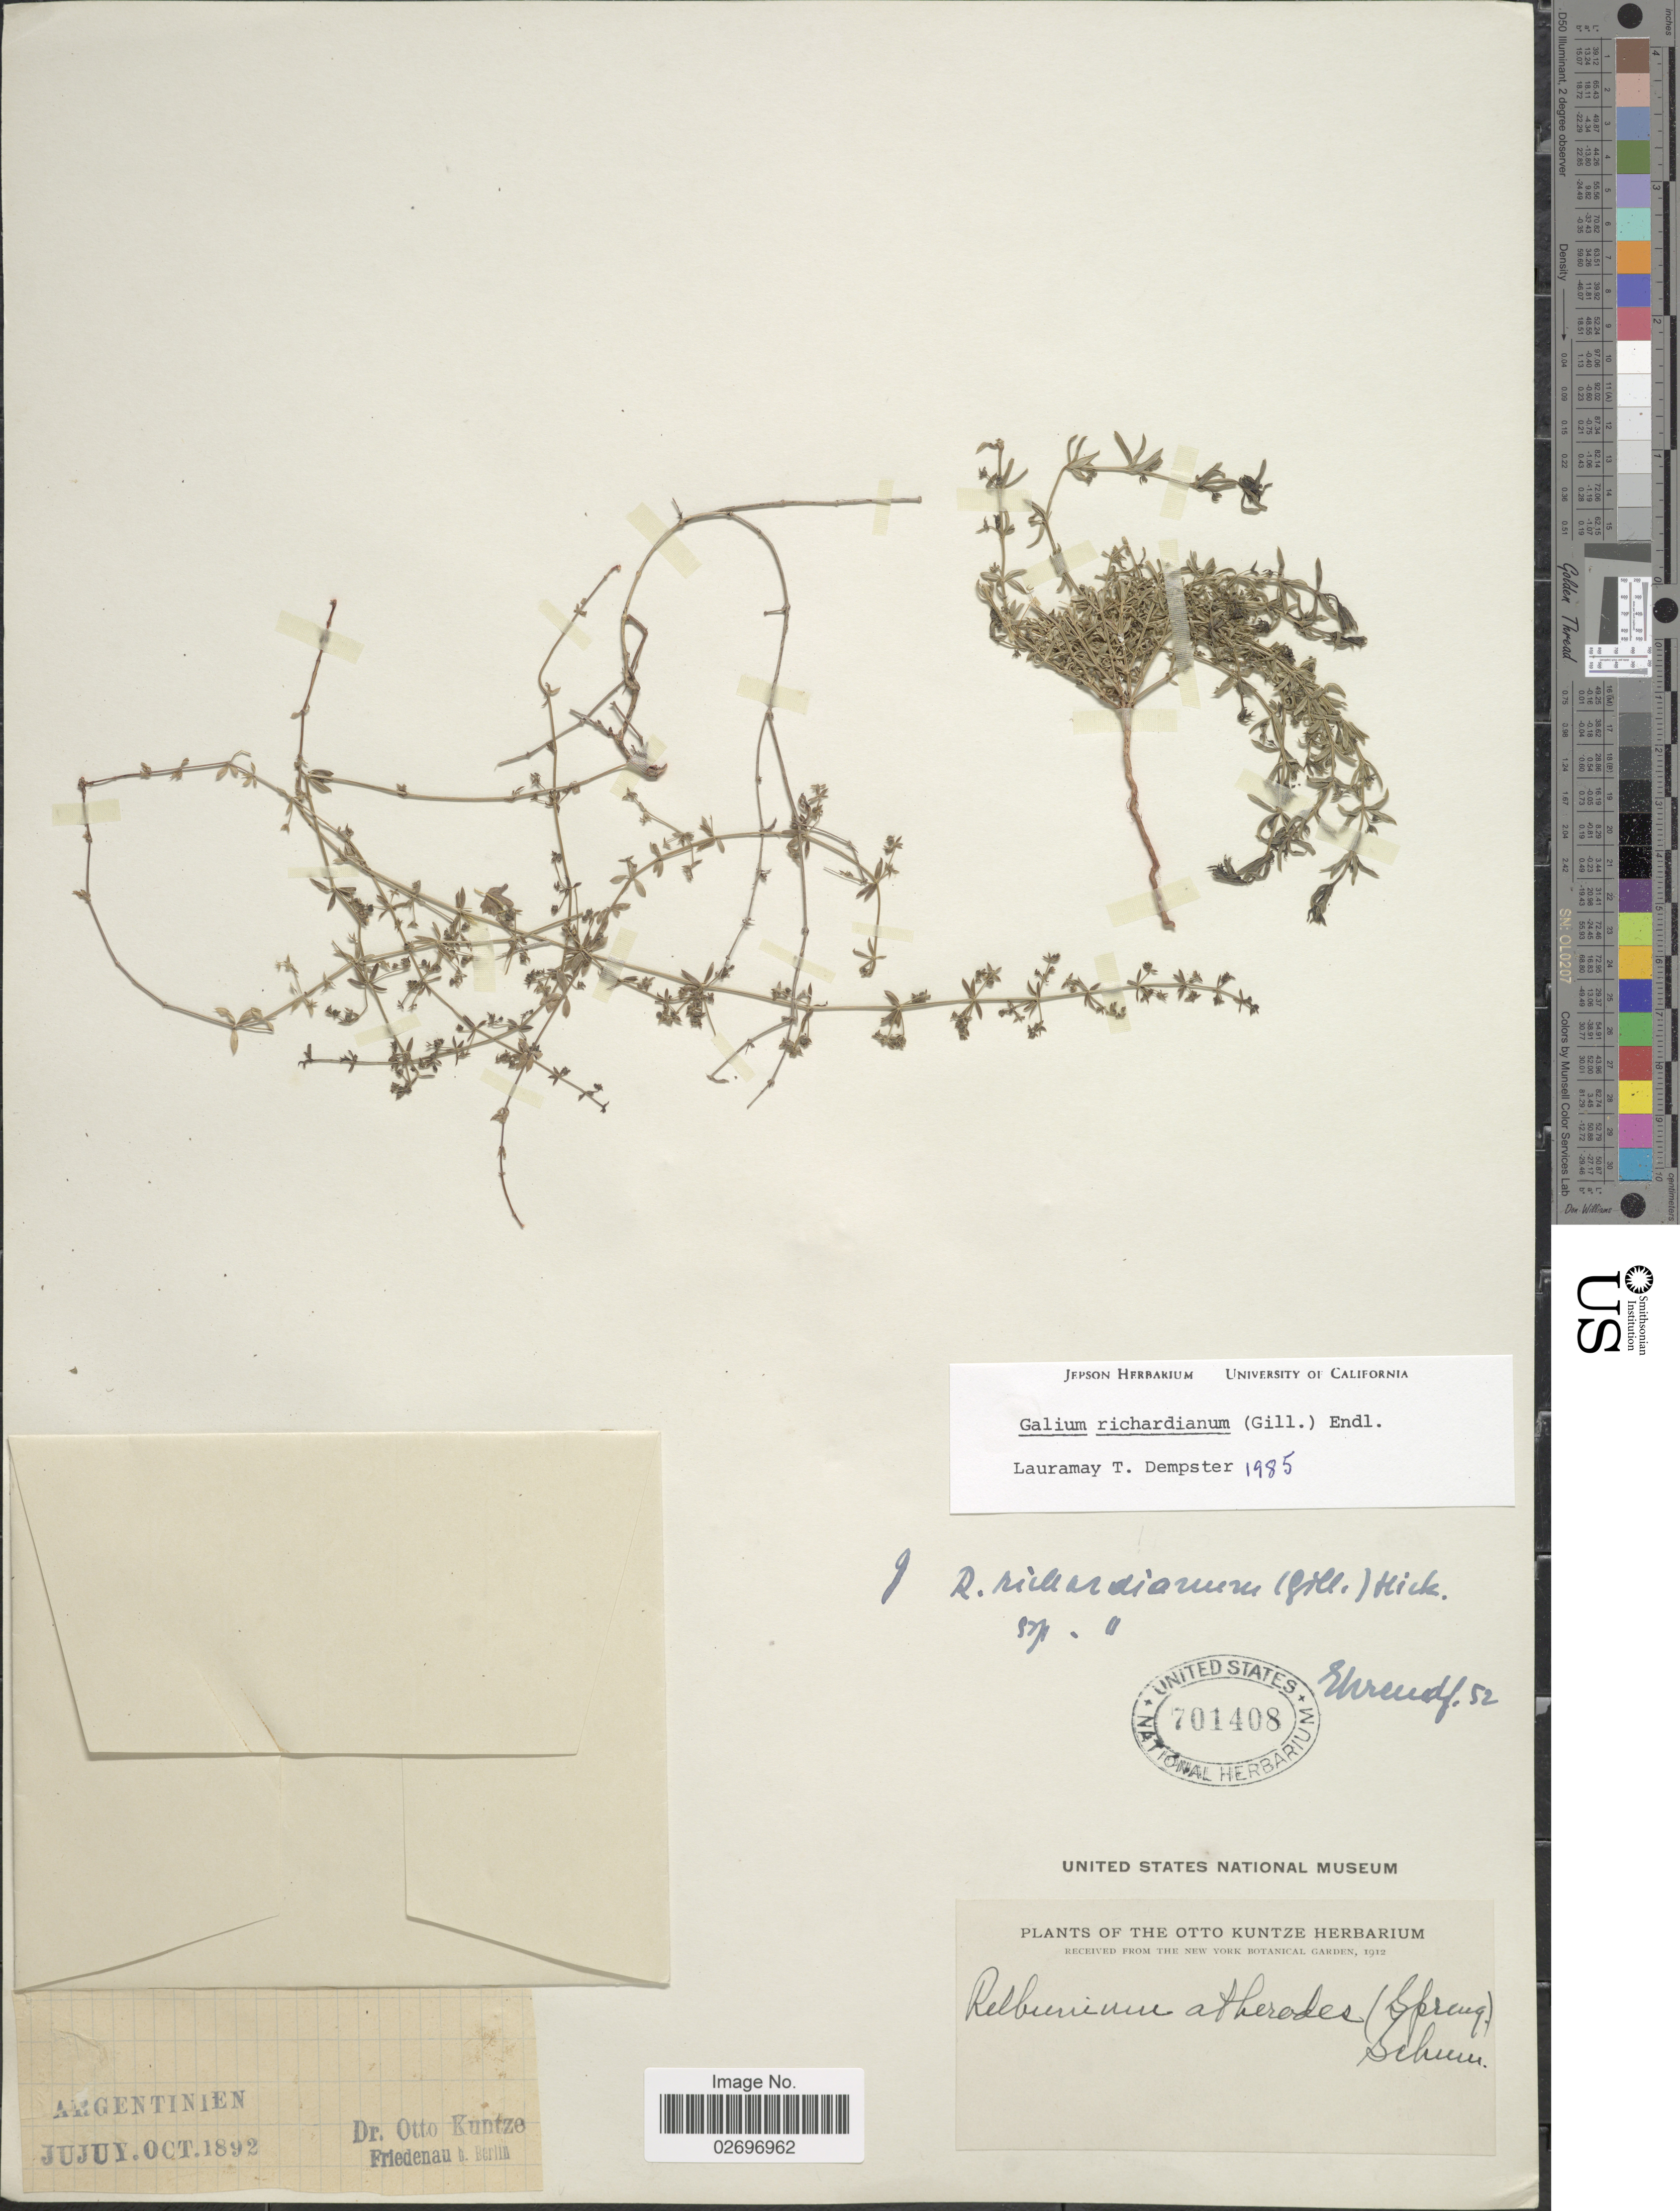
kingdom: Plantae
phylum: Tracheophyta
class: Magnoliopsida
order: Gentianales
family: Rubiaceae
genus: Galium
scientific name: Galium richardianum subsp. richardianum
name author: (Gillies ex Hook. & Arn.) Endl. ex Walp.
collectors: C.E.O. Kuntze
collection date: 1892-10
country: Argentina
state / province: Jujuy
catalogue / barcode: US 701408